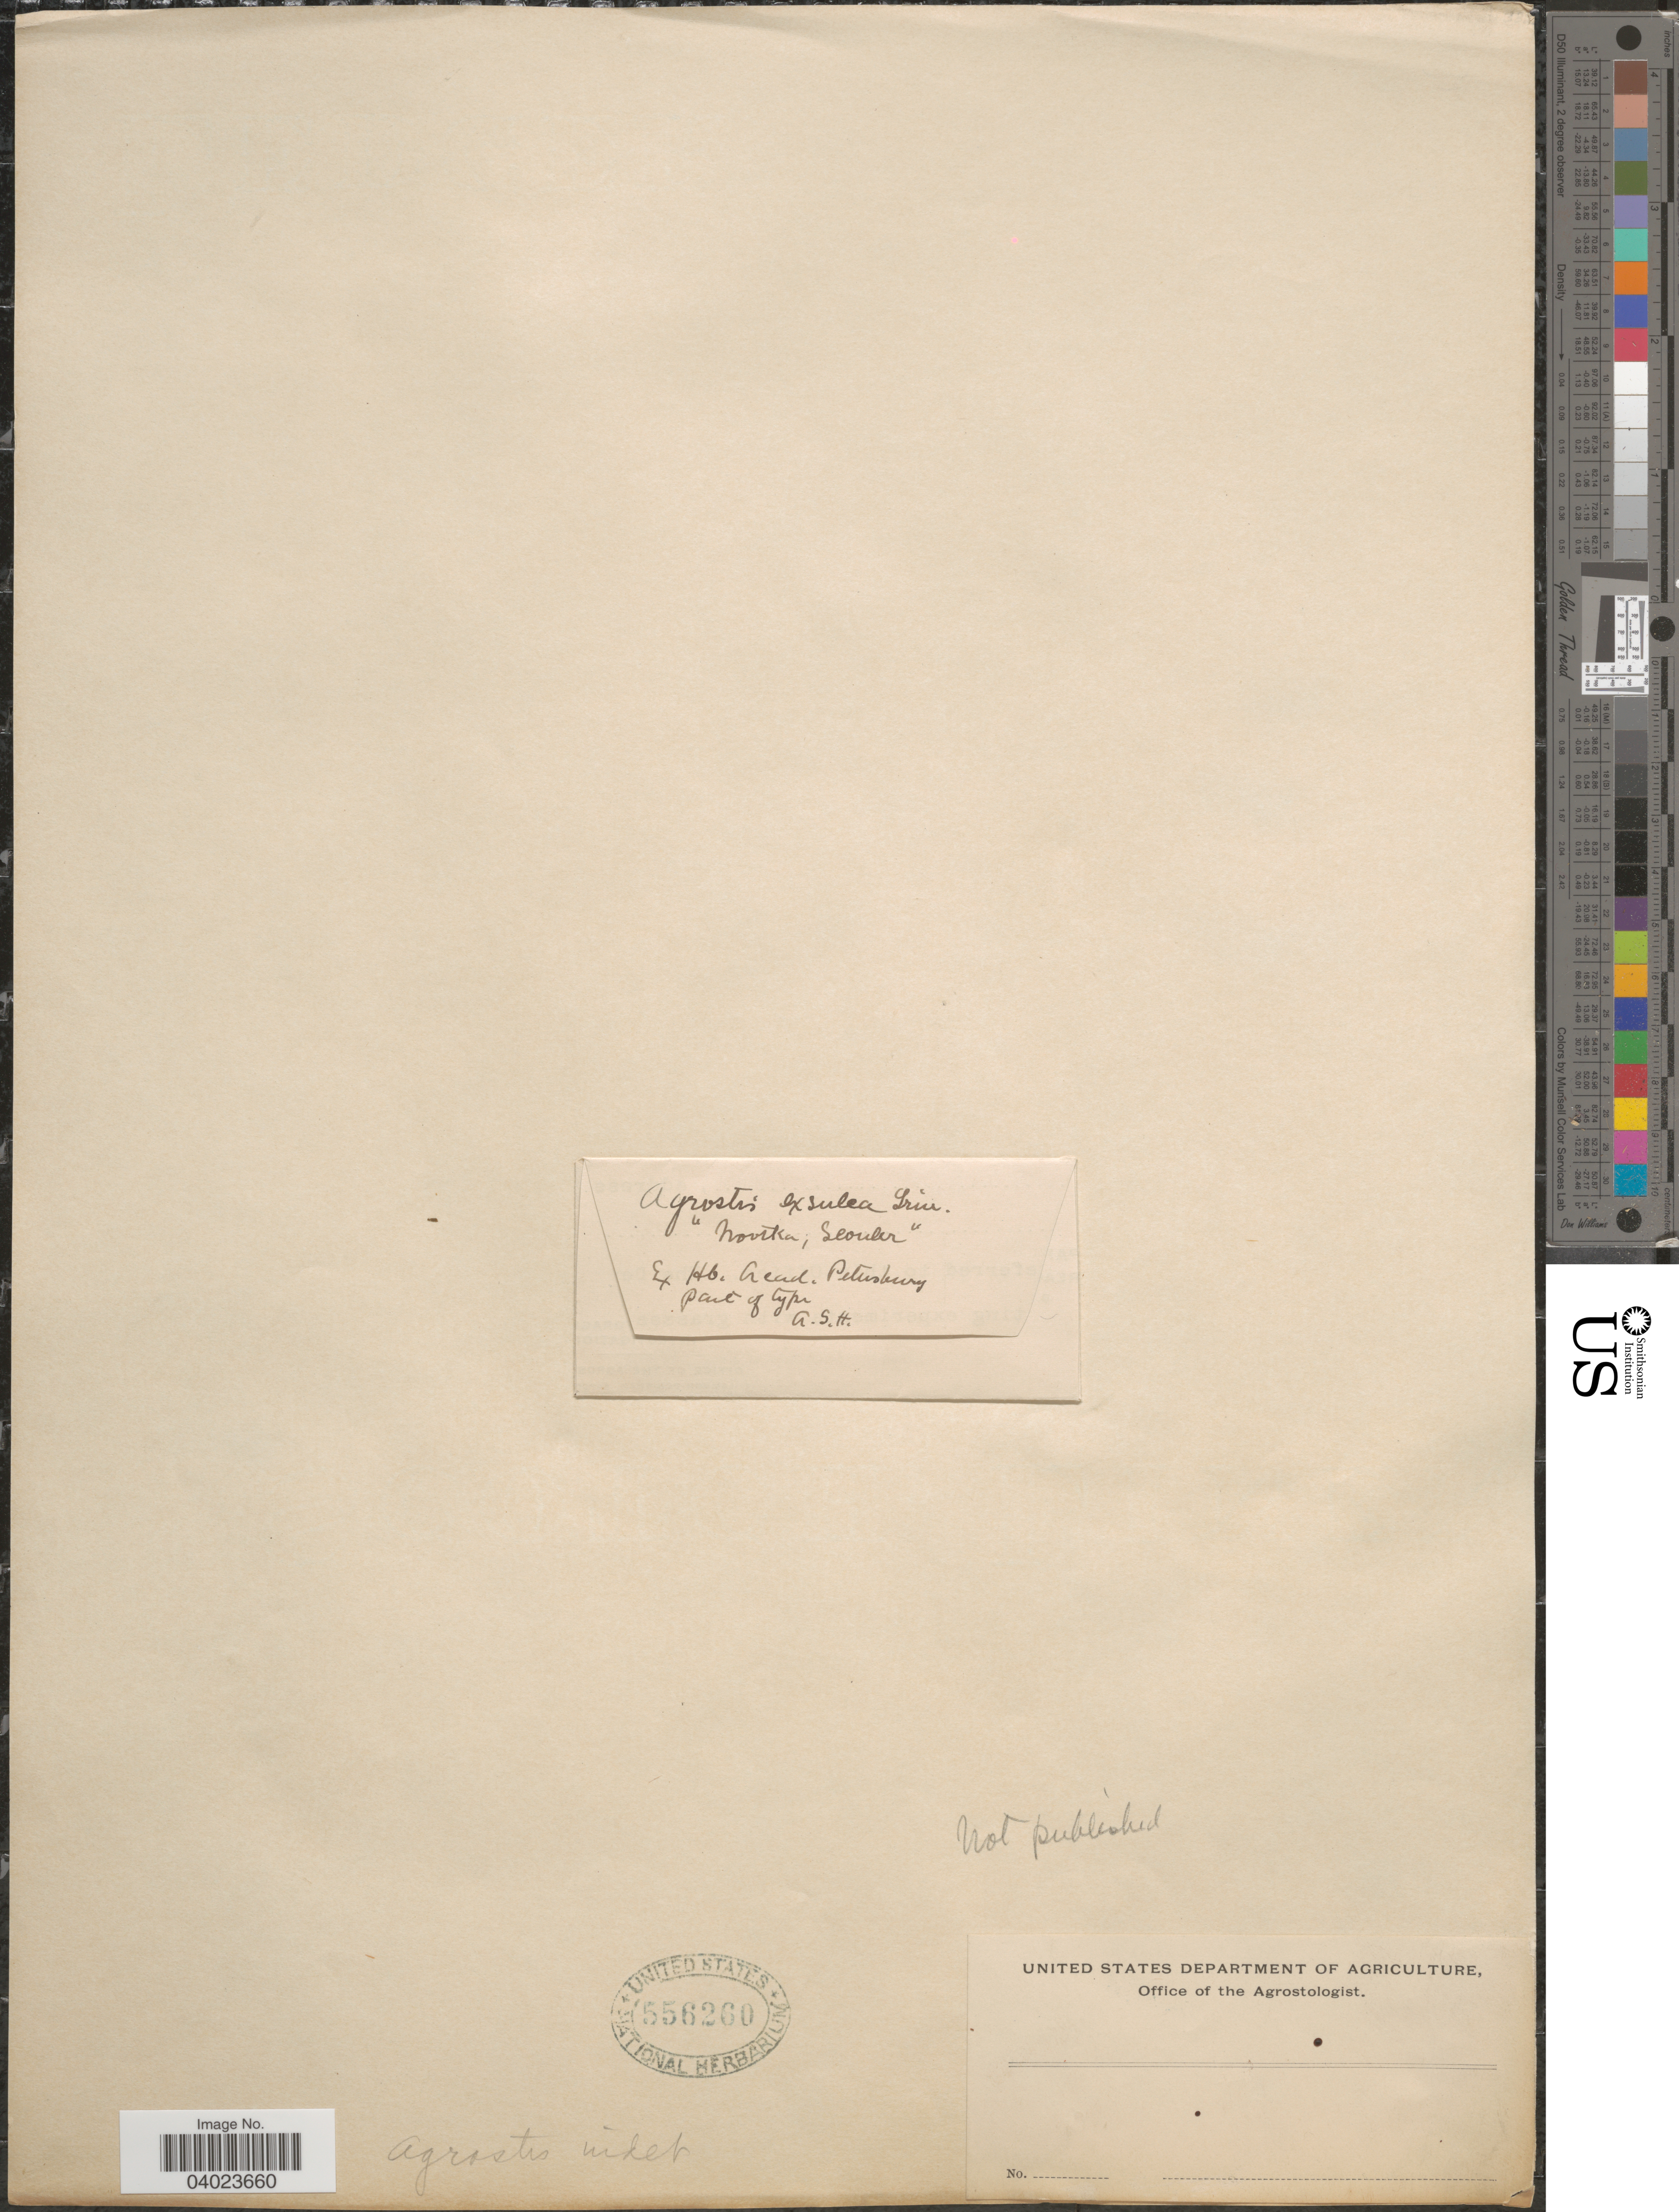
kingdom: Plantae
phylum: Tracheophyta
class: Liliopsida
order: Poales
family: Poaceae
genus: Agrostis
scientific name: Agrostis sp.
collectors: ex herb. Univ. Petersburg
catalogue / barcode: US 556260